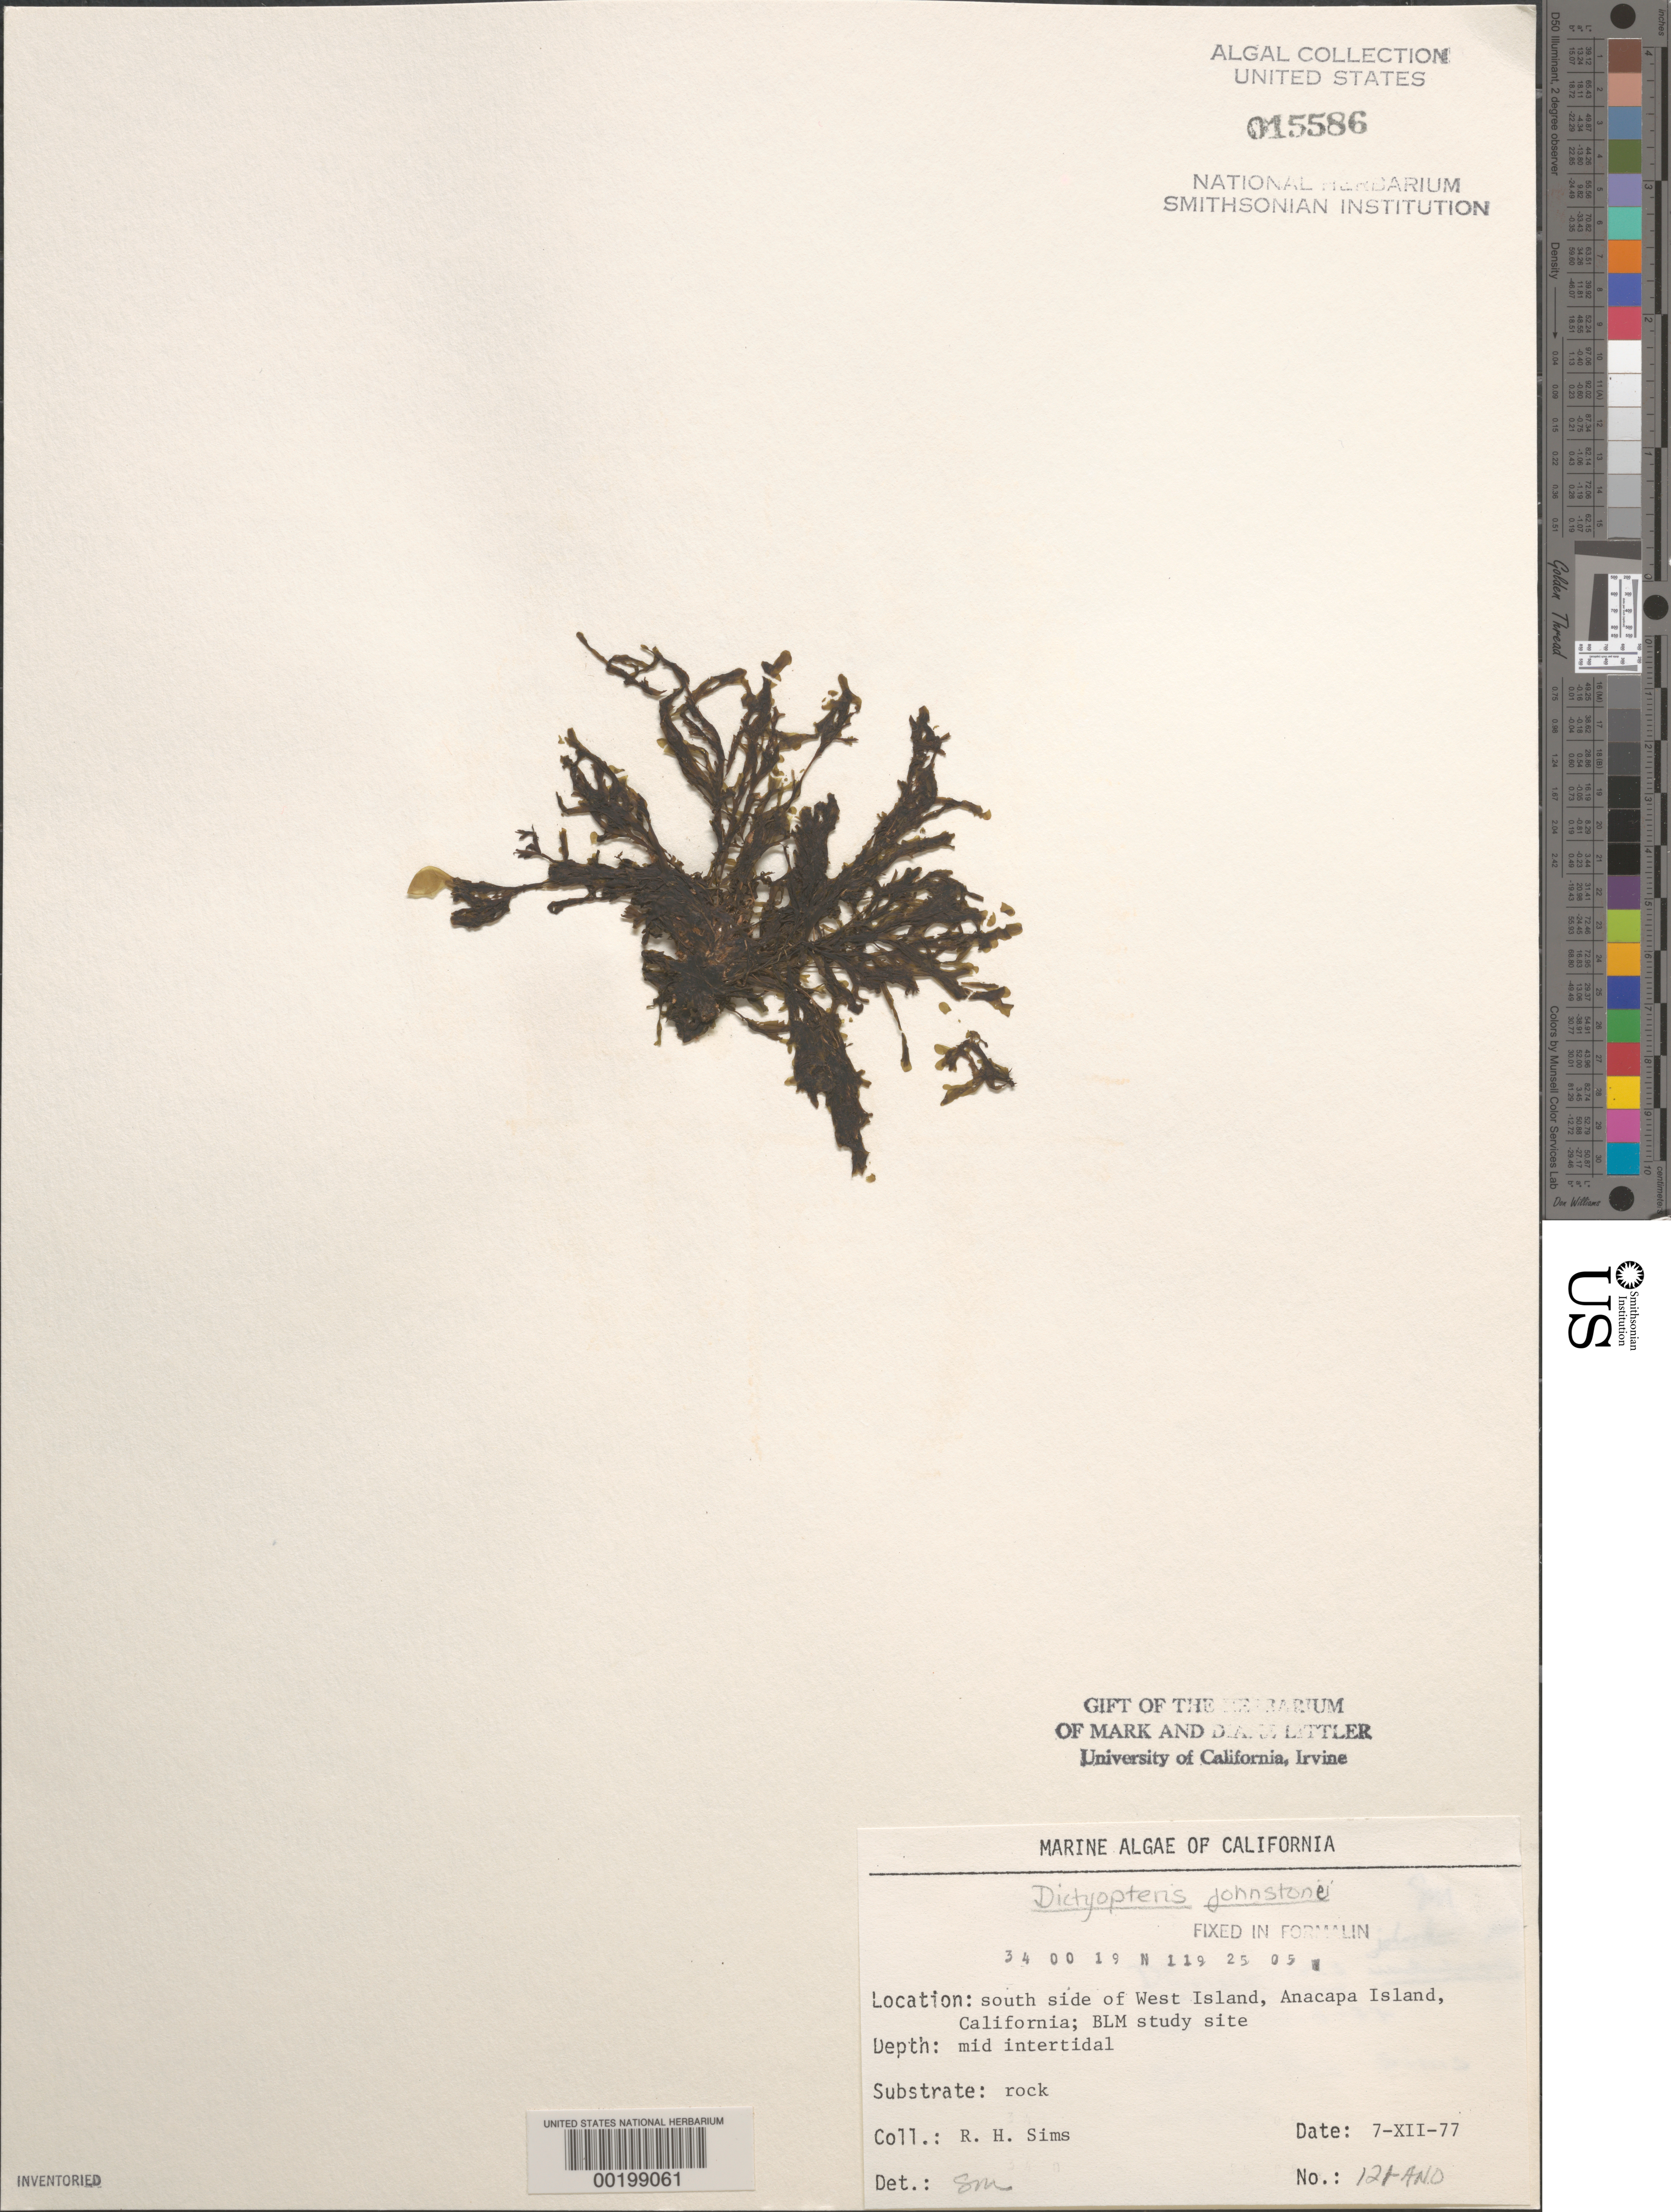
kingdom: Chromista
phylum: Ochrophyta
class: Phaeophyceae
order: Dictyotales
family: Dictyotaceae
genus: Dictyota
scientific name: Dictyota coriacea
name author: (E.M. Holmes) I.K. Hwang et al.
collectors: R. H. Sims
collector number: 121-ANO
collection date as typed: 07 Dec 1977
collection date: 1977-12-07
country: United States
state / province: California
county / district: Ventura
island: Anacapa Island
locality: South side of west island, near Cat Rock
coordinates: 34 00'19"N, 119 25'05"W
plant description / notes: BLM-SOCALBIGHT Rocky Intertidal Survey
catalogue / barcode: US 15586